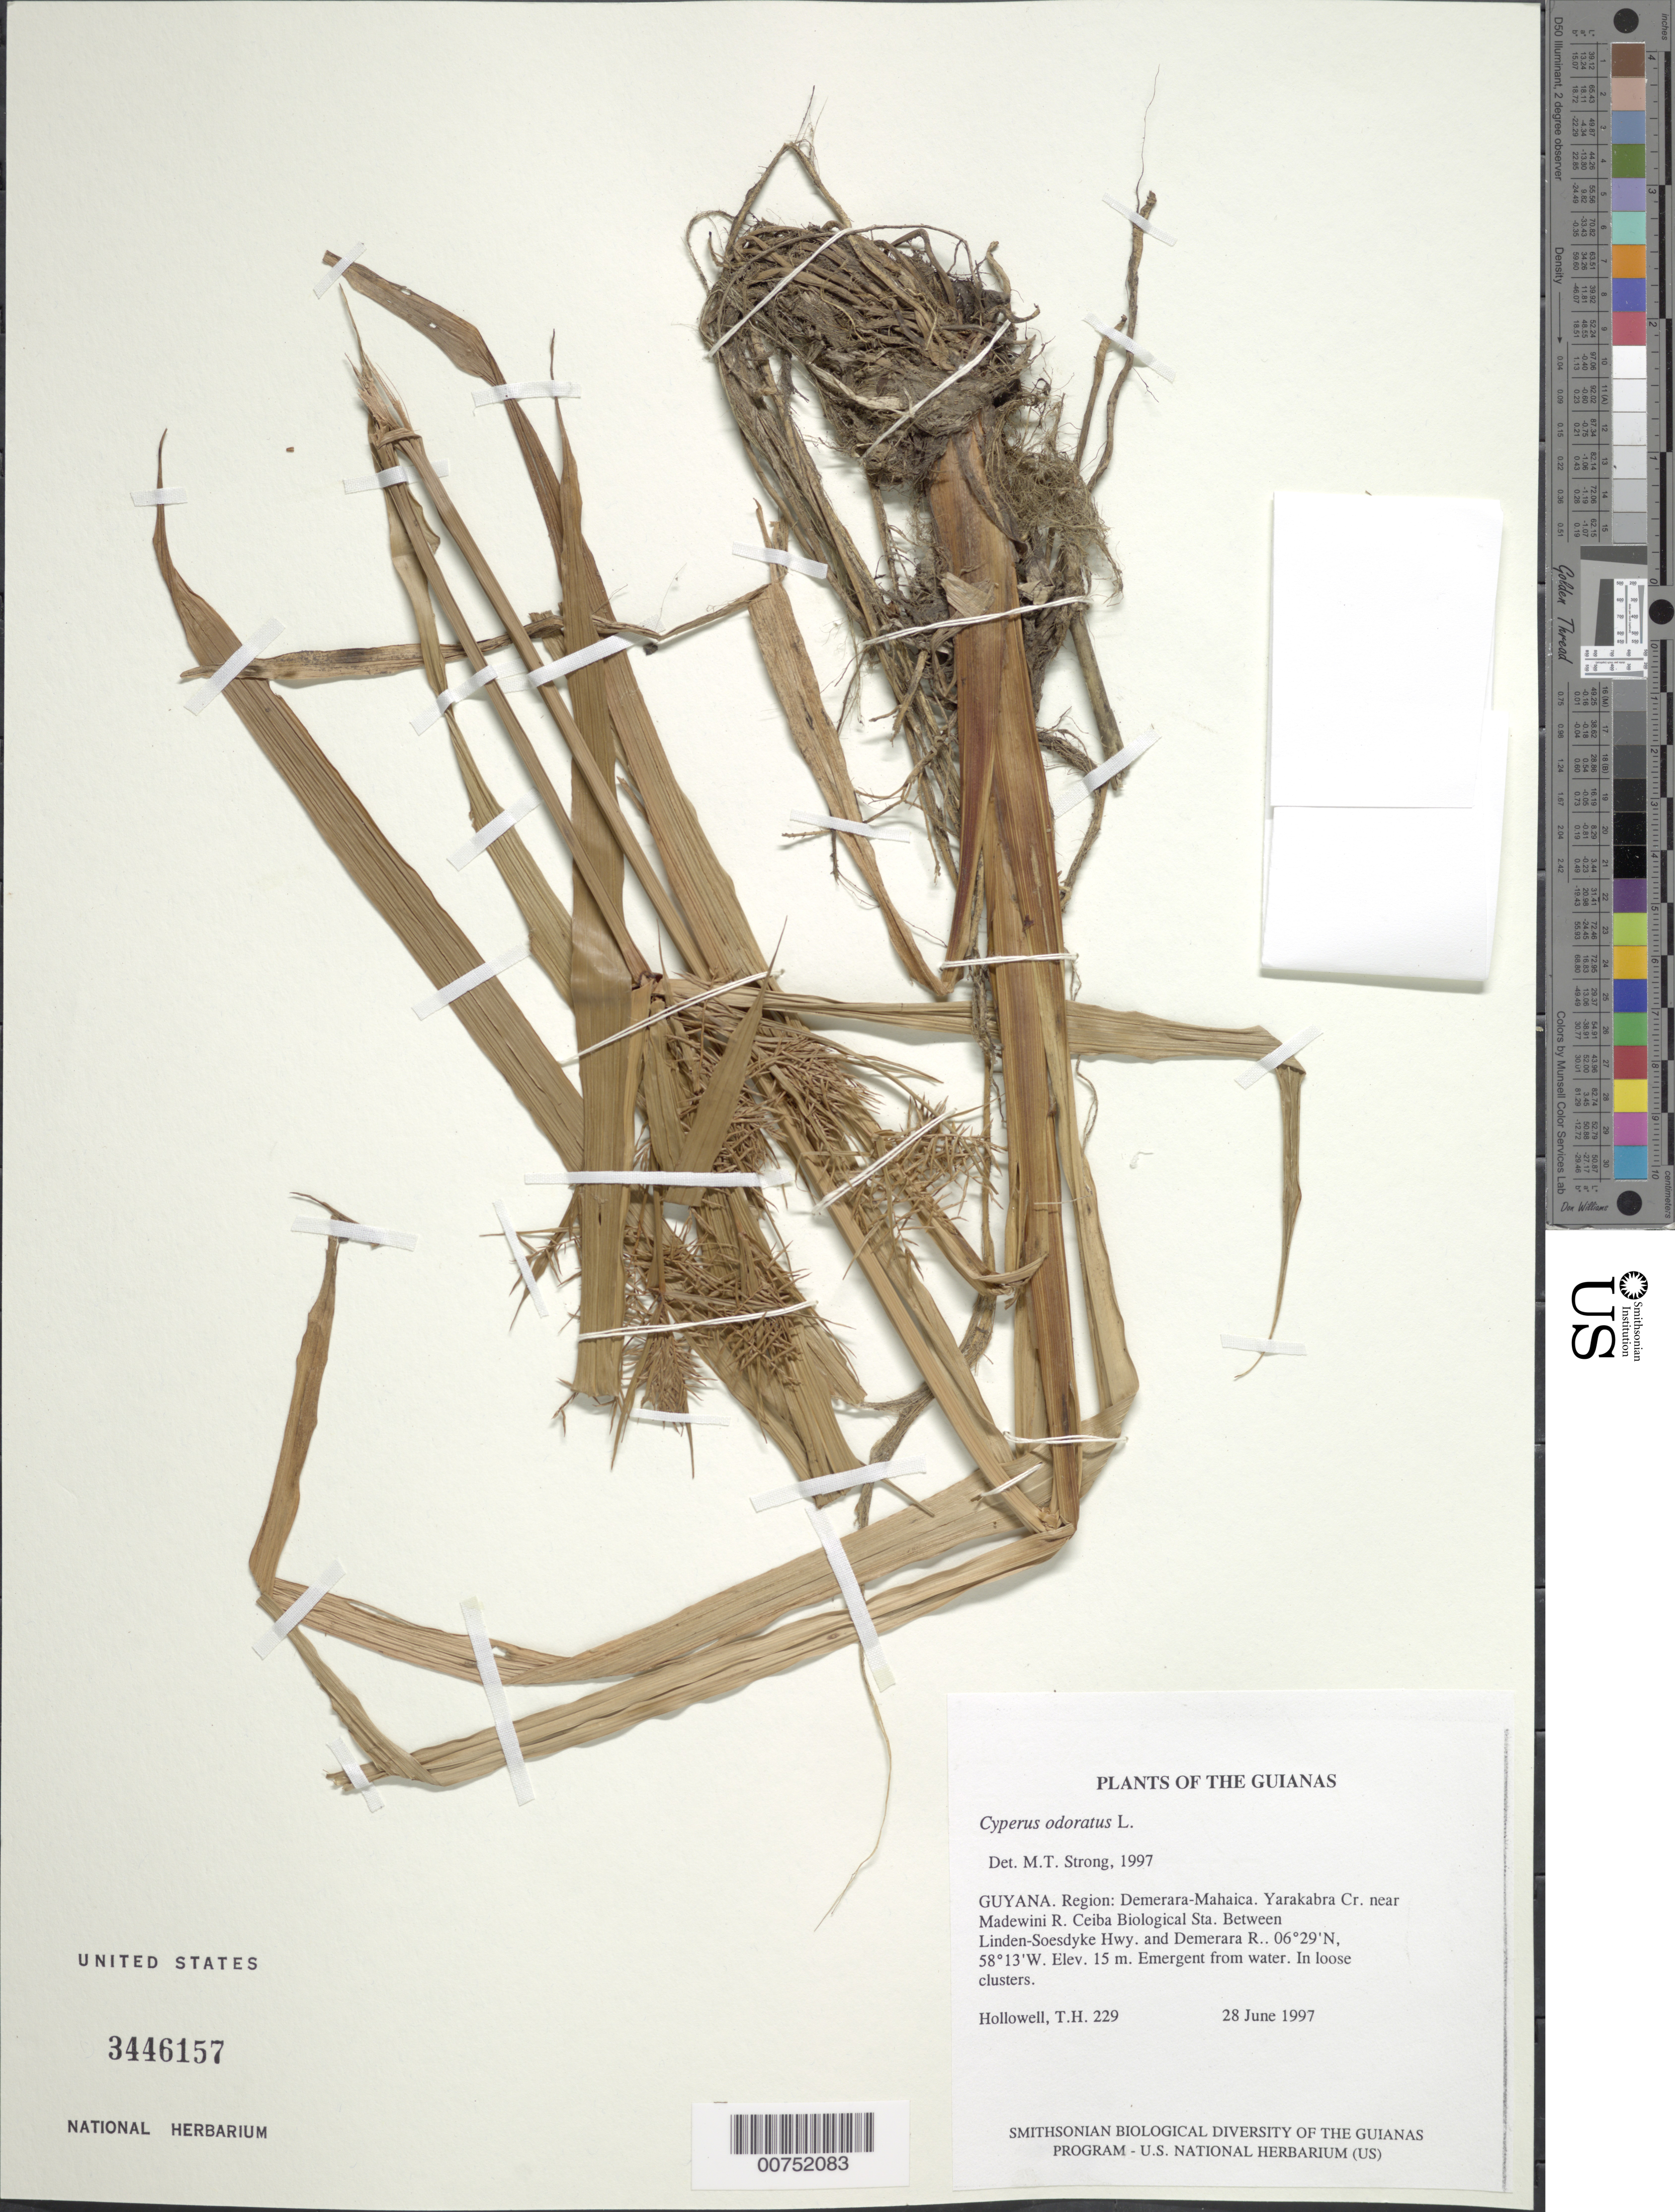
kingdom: Plantae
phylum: Tracheophyta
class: Liliopsida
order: Poales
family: Cyperaceae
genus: Cyperus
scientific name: Cyperus odoratus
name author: L.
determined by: Strong, M. T., (US), Smithsonian Institution - National Museum of Natural History (UNITED STATES)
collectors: T. Hollowell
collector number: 229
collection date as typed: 28 June 1997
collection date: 1997-06-28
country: Guyana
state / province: Demerara-Mahaica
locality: Yarakabra Cr. near Madewini R. Ceiba Biological Sta. Between Linden-Soesdyke Hwy. and Demerara R.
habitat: Emergent from water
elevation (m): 15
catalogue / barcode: US 3446157